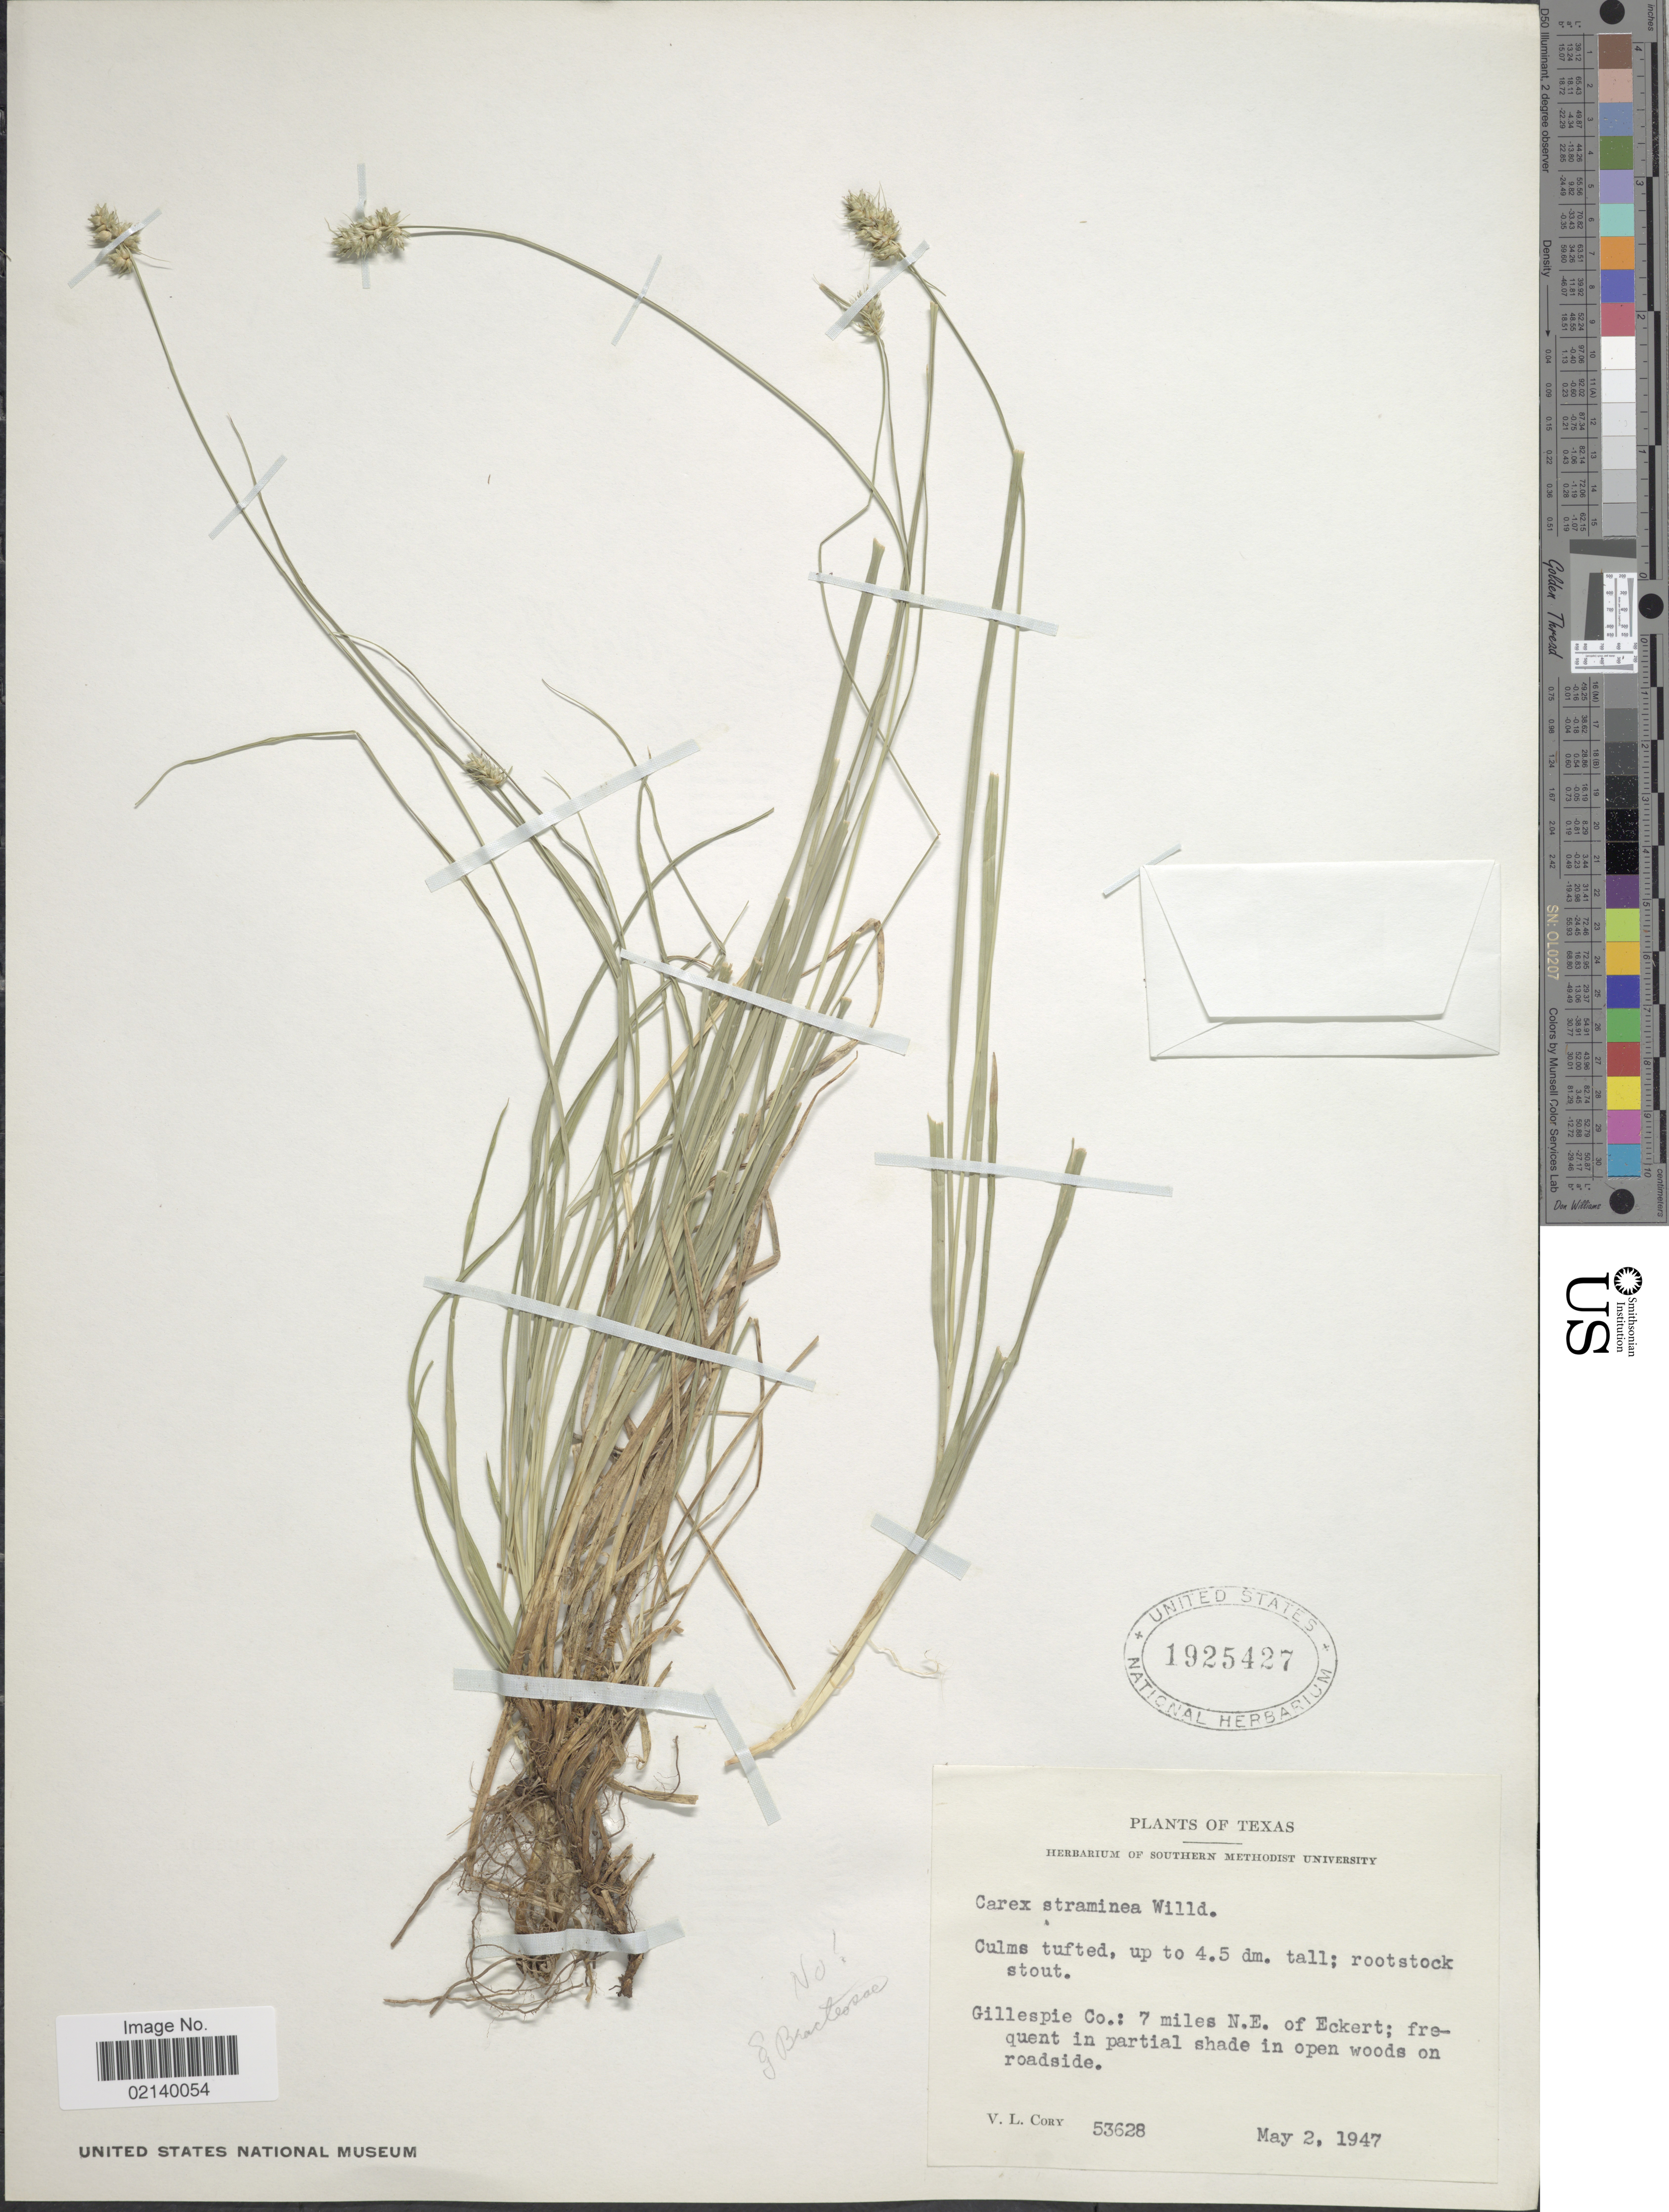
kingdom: Plantae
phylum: Tracheophyta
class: Liliopsida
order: Poales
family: Cyperaceae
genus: Carex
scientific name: Carex perdentata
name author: S.D. Jones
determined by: Jones, S. D.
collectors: V. Cory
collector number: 53628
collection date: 1947-05-02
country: United States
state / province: Texas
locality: Gillespie Co.: 7 miles N.E. of Eckert; frequent in partial shade in open woods on roadside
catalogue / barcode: US 1925427